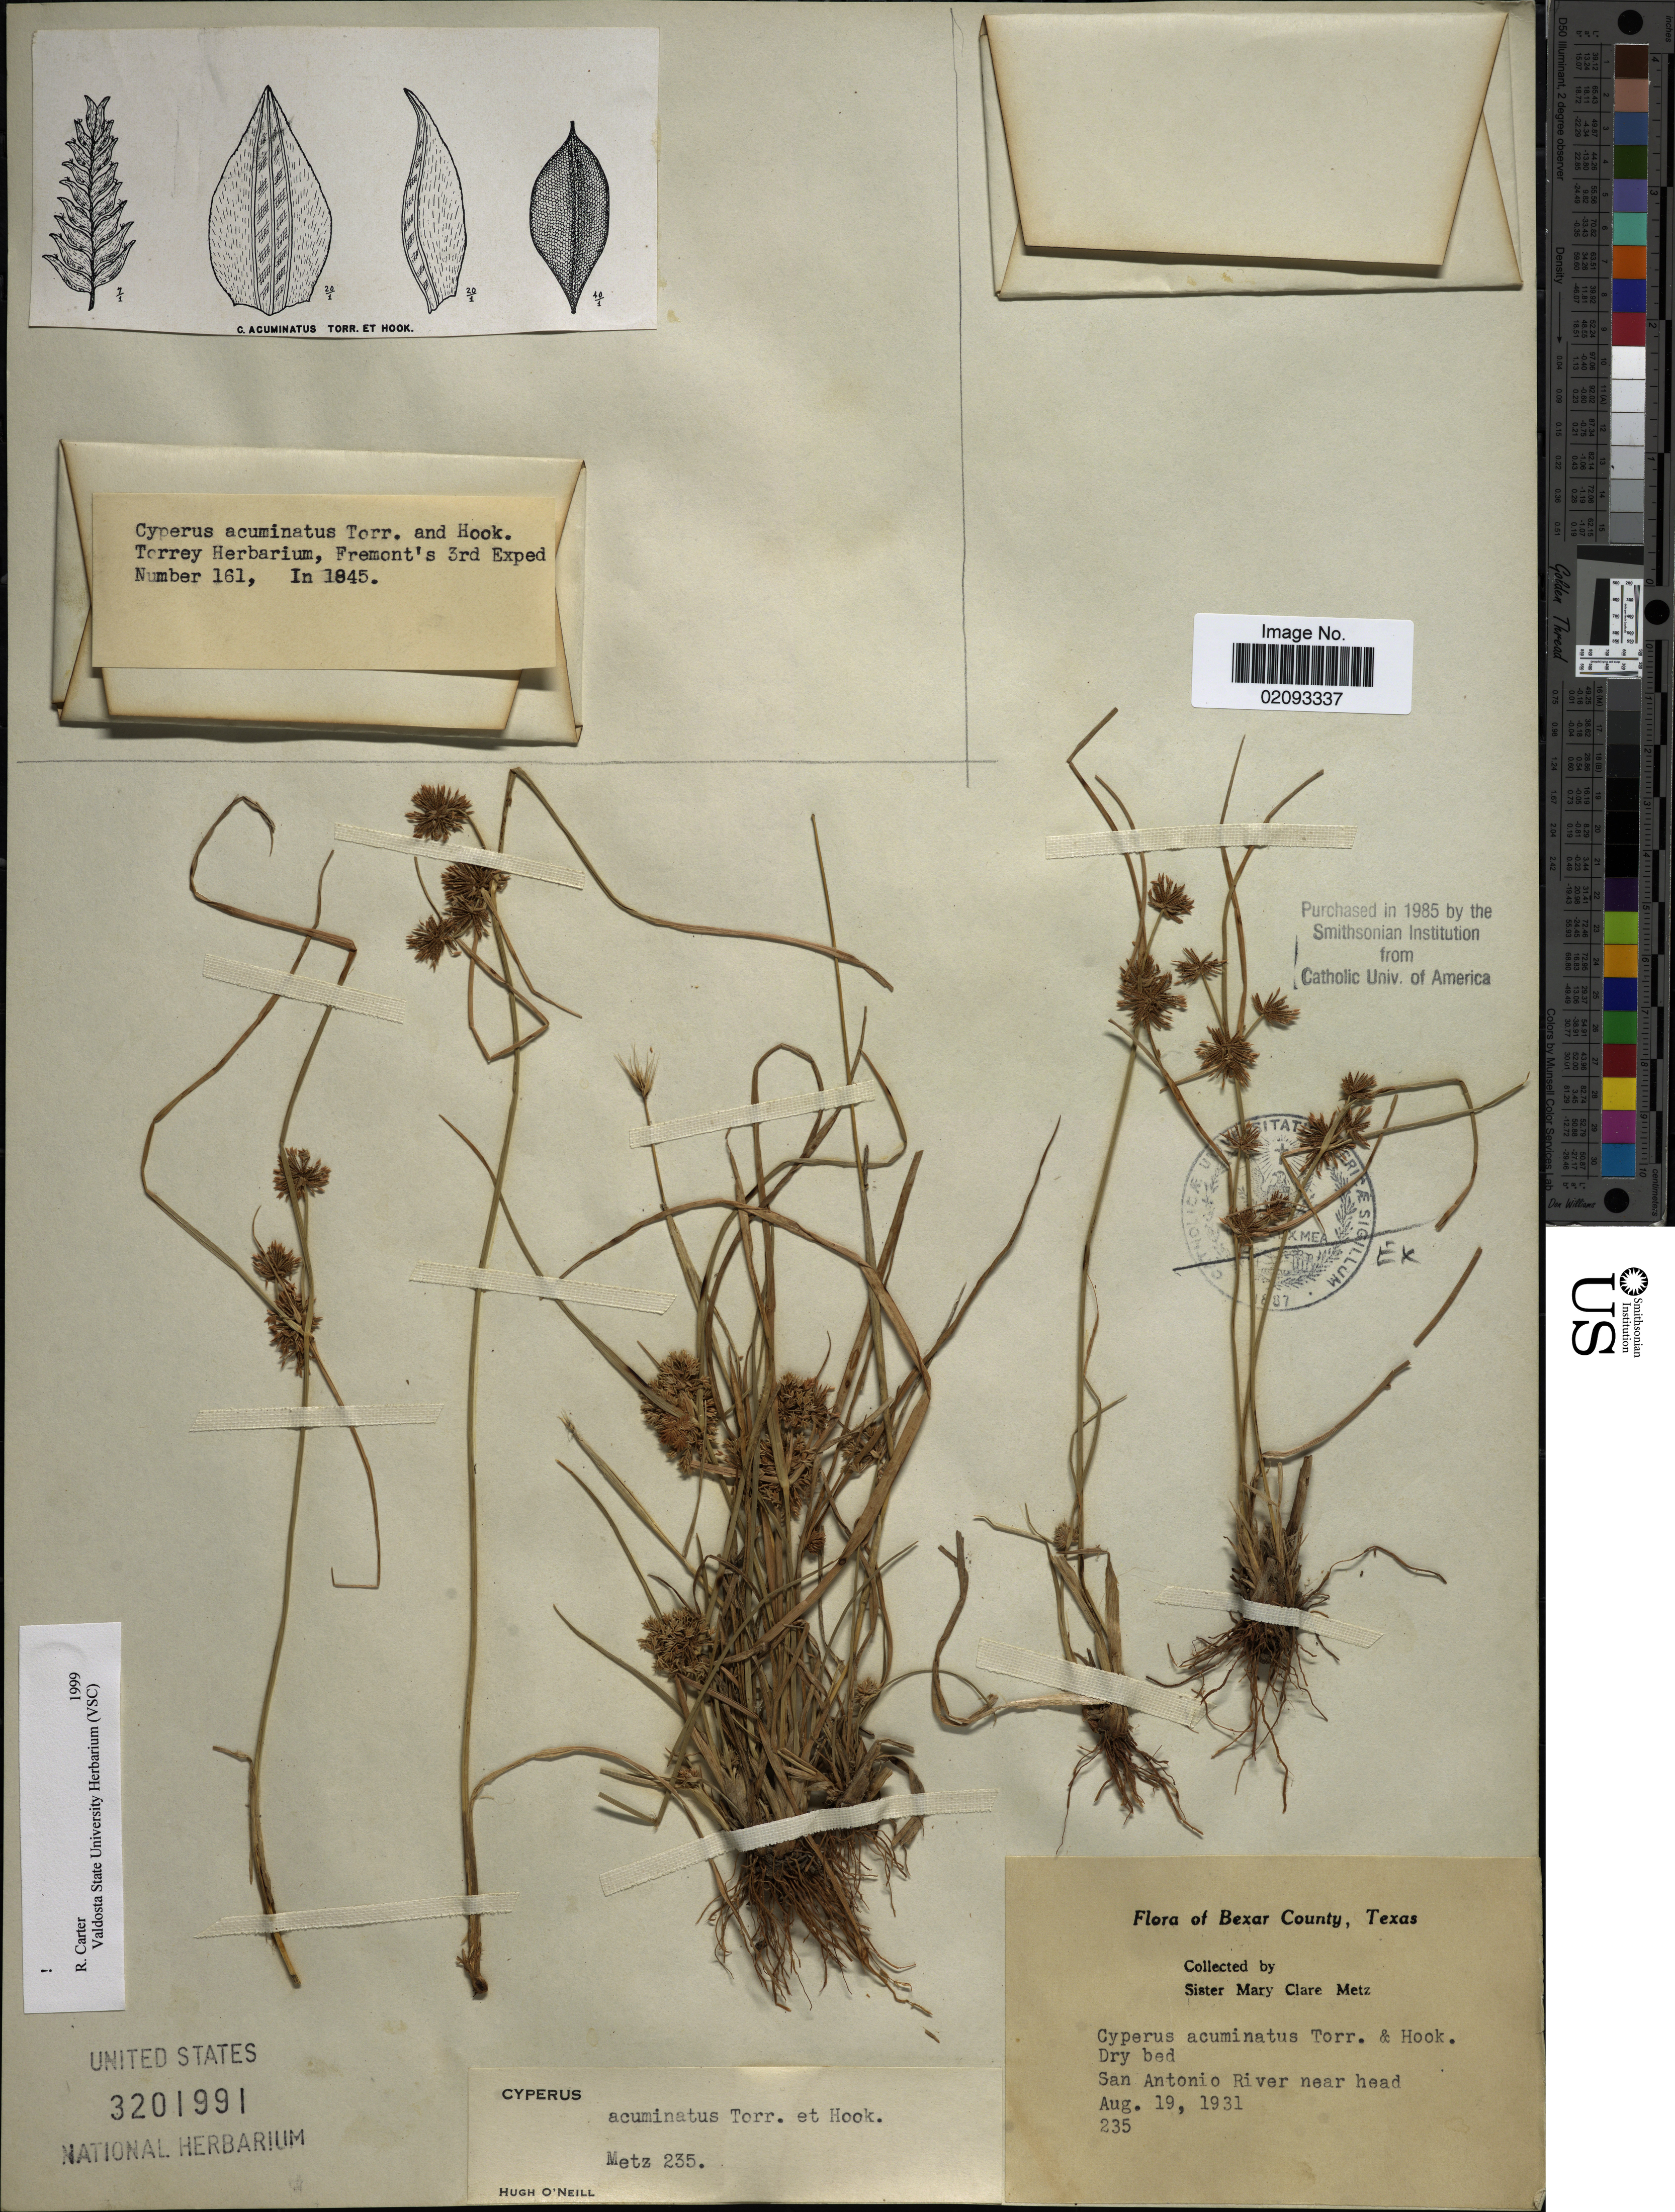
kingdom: Plantae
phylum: Tracheophyta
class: Liliopsida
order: Poales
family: Cyperaceae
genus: Cyperus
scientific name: Cyperus acuminatus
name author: Torr. & Hook.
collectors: S. Metz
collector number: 235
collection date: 1931-08-19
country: United States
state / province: Texas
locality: Bexar County. San Antonio River near head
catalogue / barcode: US 3201991